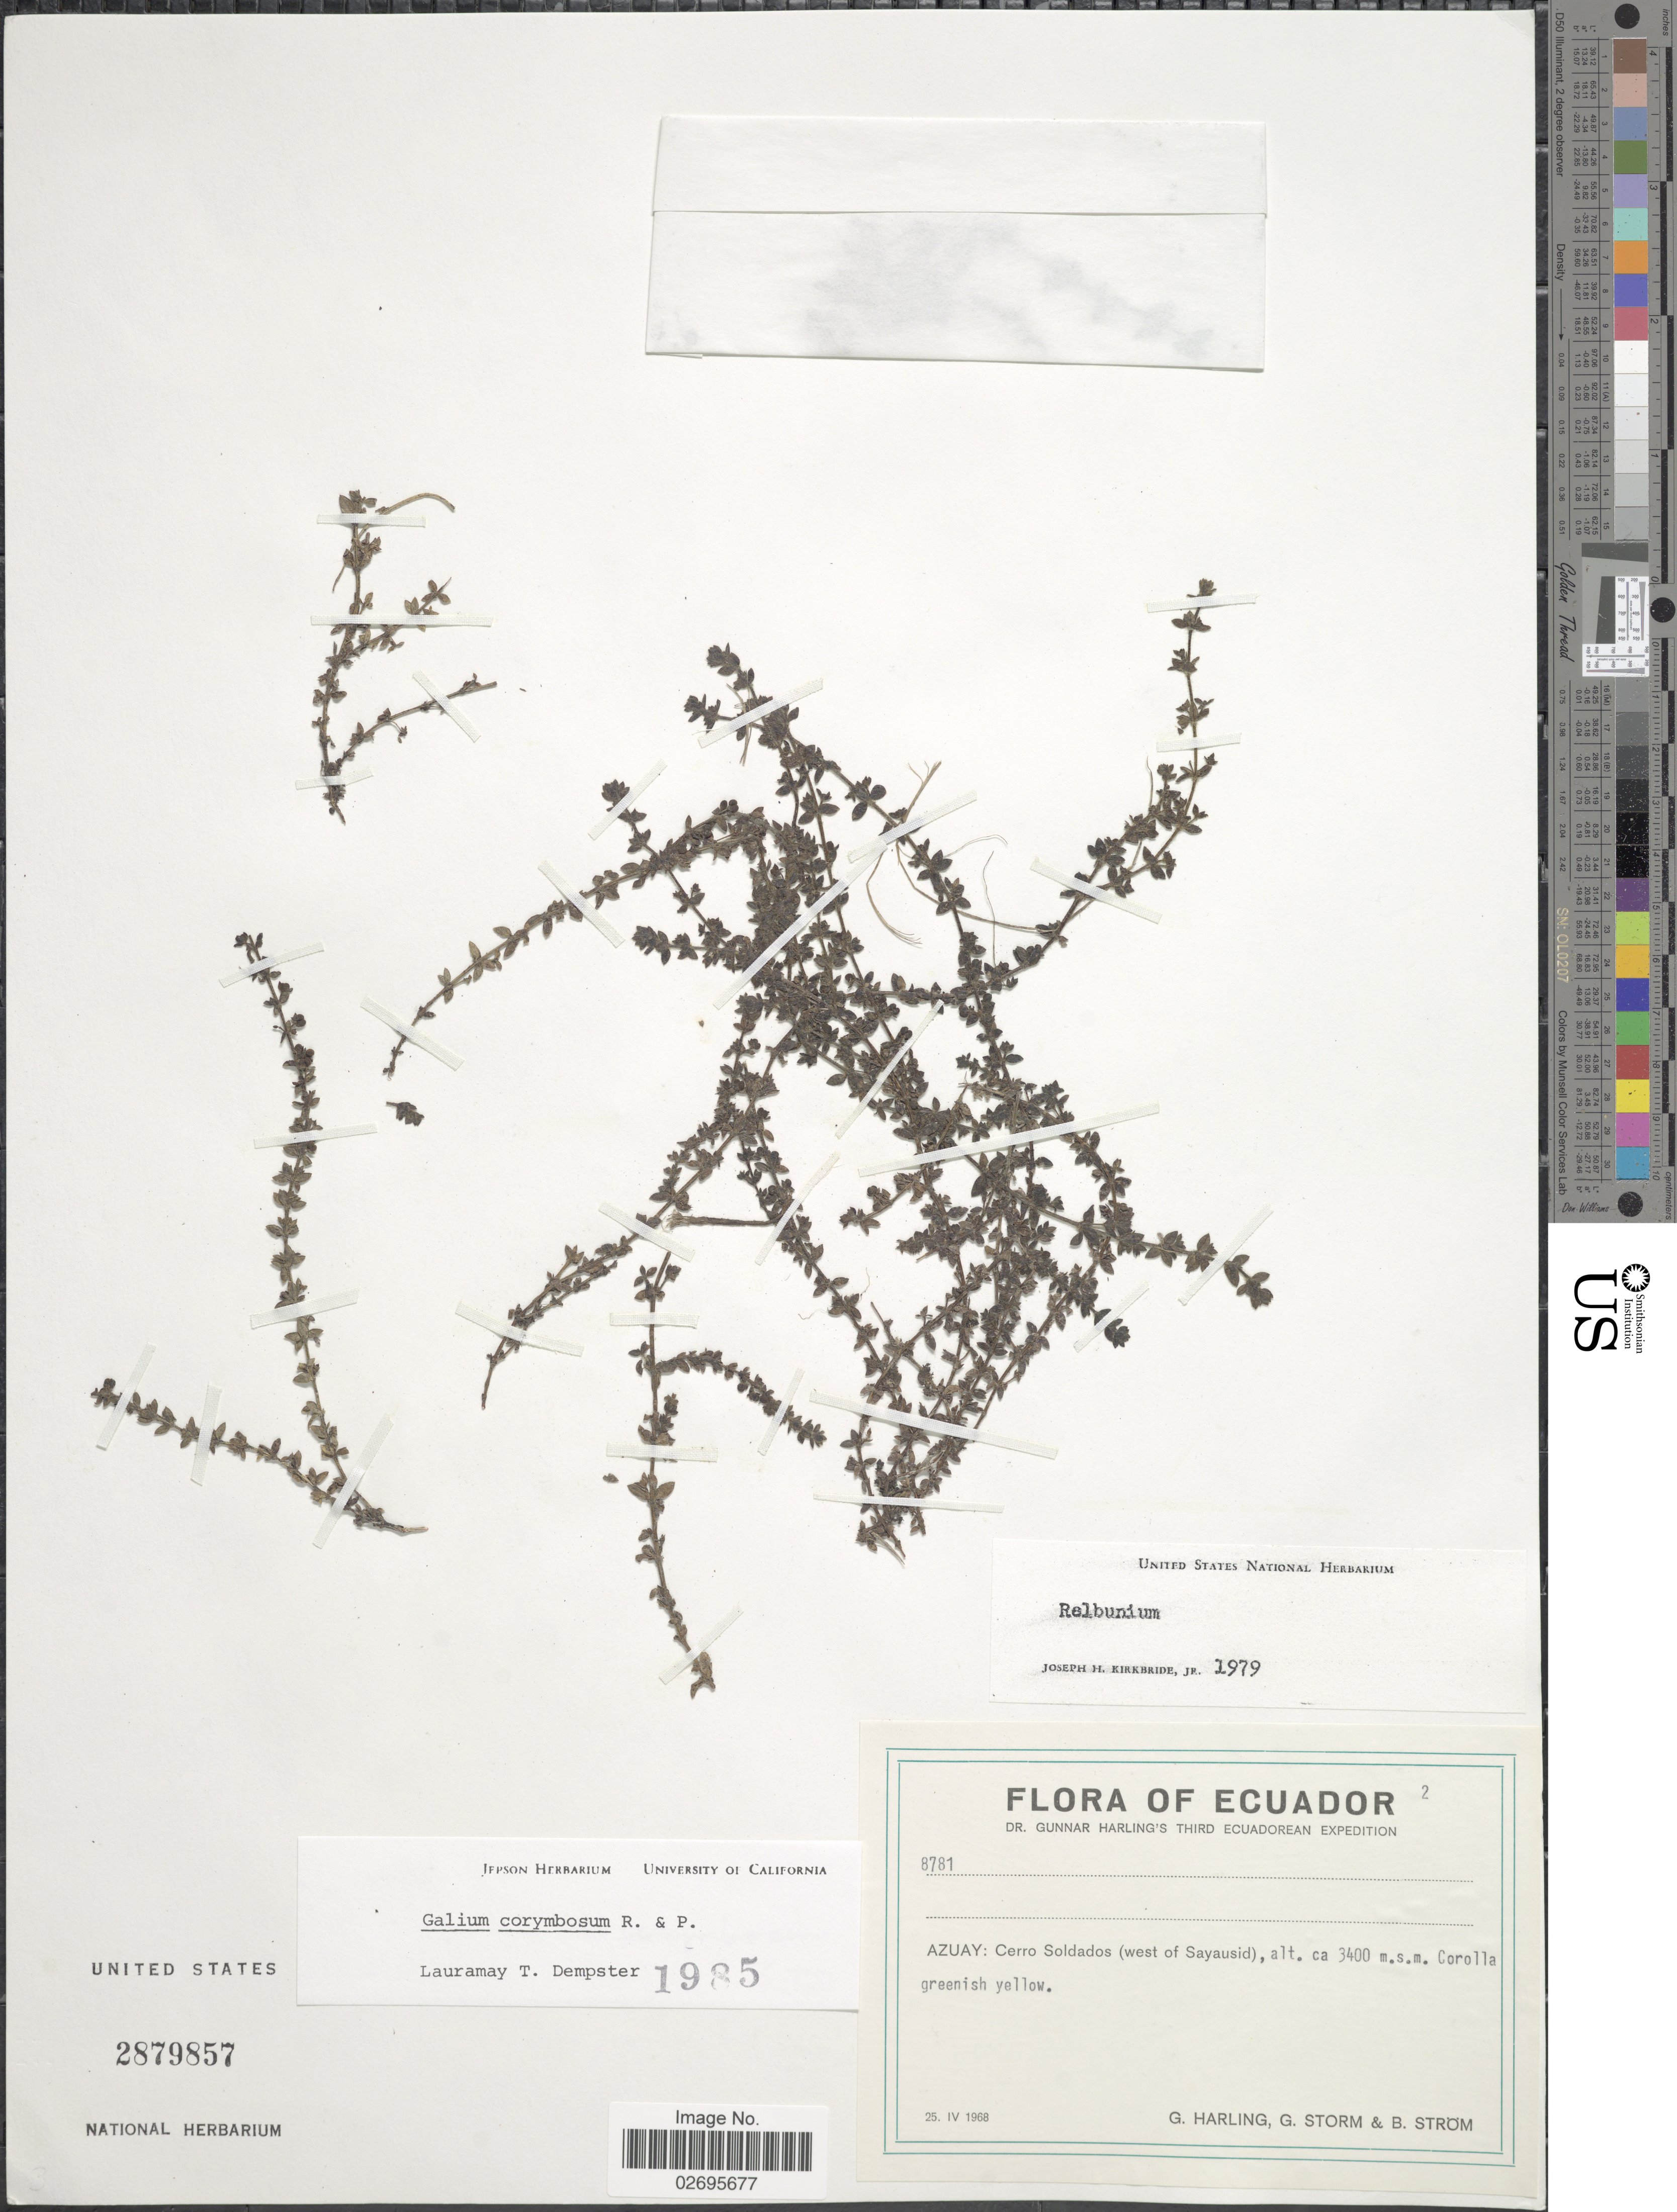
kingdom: Plantae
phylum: Tracheophyta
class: Magnoliopsida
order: Gentianales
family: Rubiaceae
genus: Galium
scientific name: Galium corymbosum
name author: Ruiz & Pav.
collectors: G. Harling, G. Storm & B. Ström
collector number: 8781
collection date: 1968-04-25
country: Ecuador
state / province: Azuay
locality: Azuay: Cerro Soldados (west of Sayausid)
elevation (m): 3400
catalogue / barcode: US 2879857